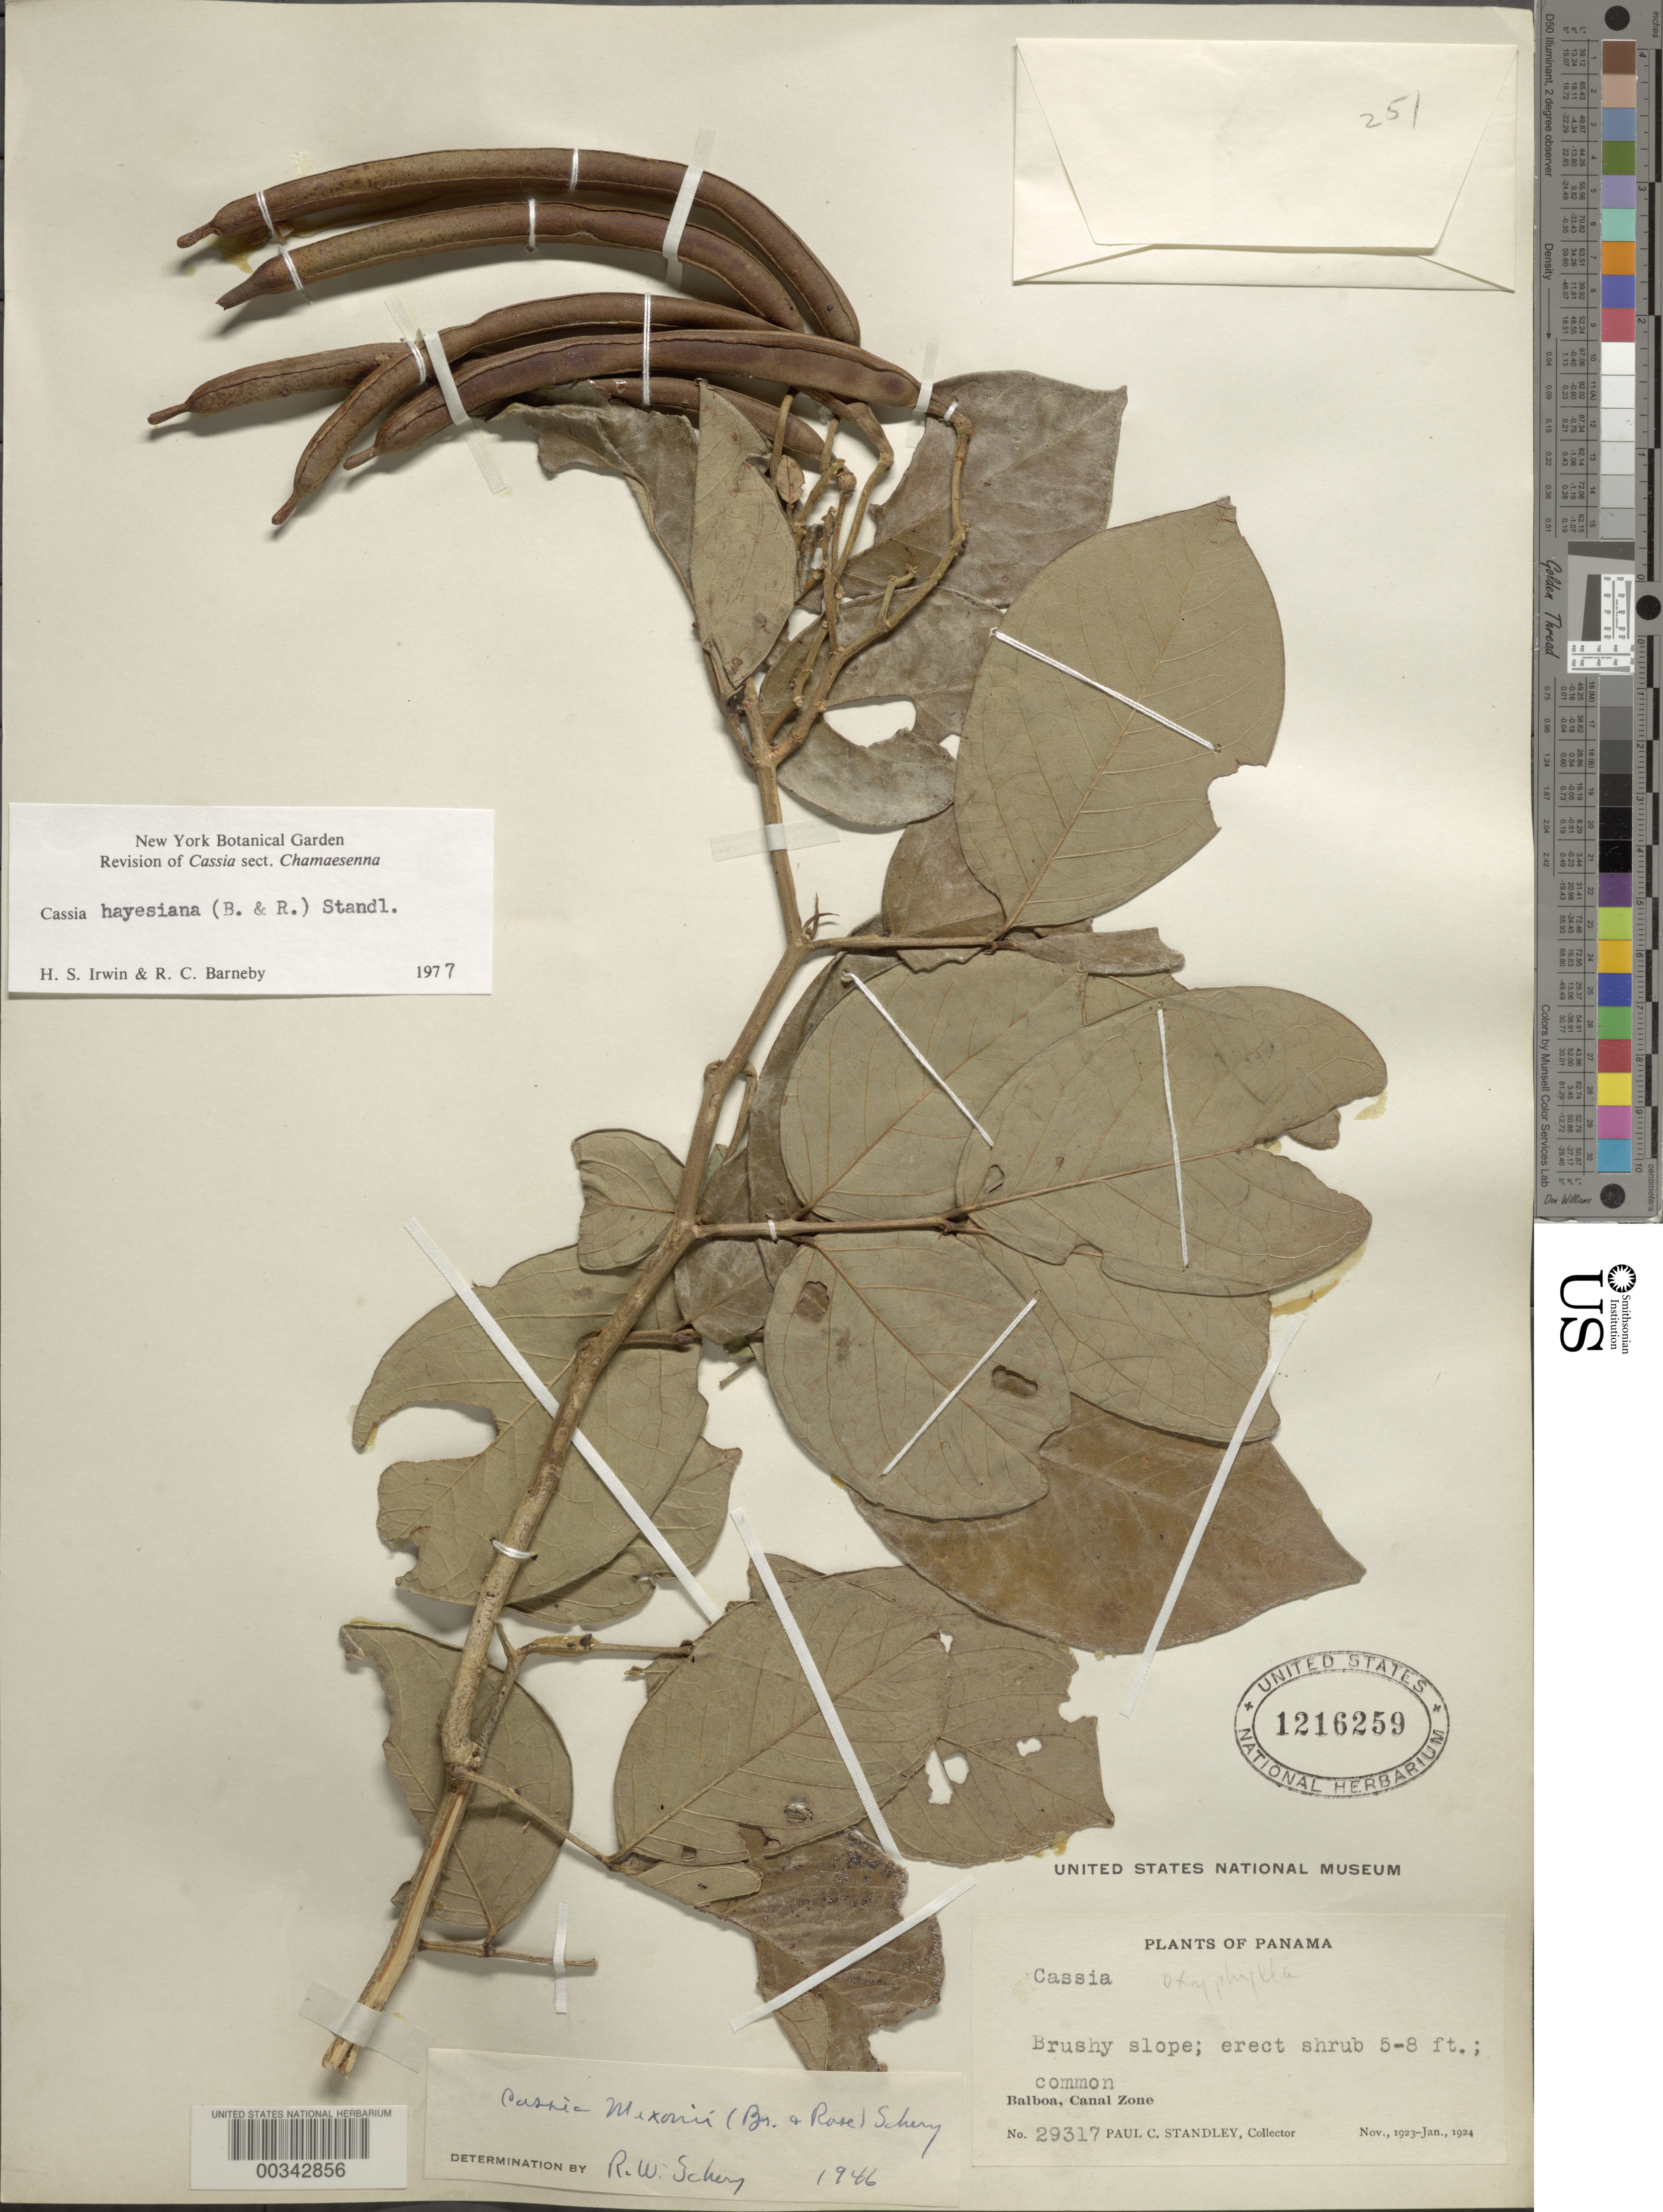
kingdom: Plantae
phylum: Tracheophyta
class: Magnoliopsida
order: Fabales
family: Fabaceae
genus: Senna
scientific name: Senna hayesiana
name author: (Britton & Rose) H.S. Irwin & Barneby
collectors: P. C. Standley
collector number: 29317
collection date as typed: Nov 1923 to -- Jan 1924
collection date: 1923-11/1924-01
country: Panama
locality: Balboa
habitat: Slope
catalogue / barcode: US 1216259